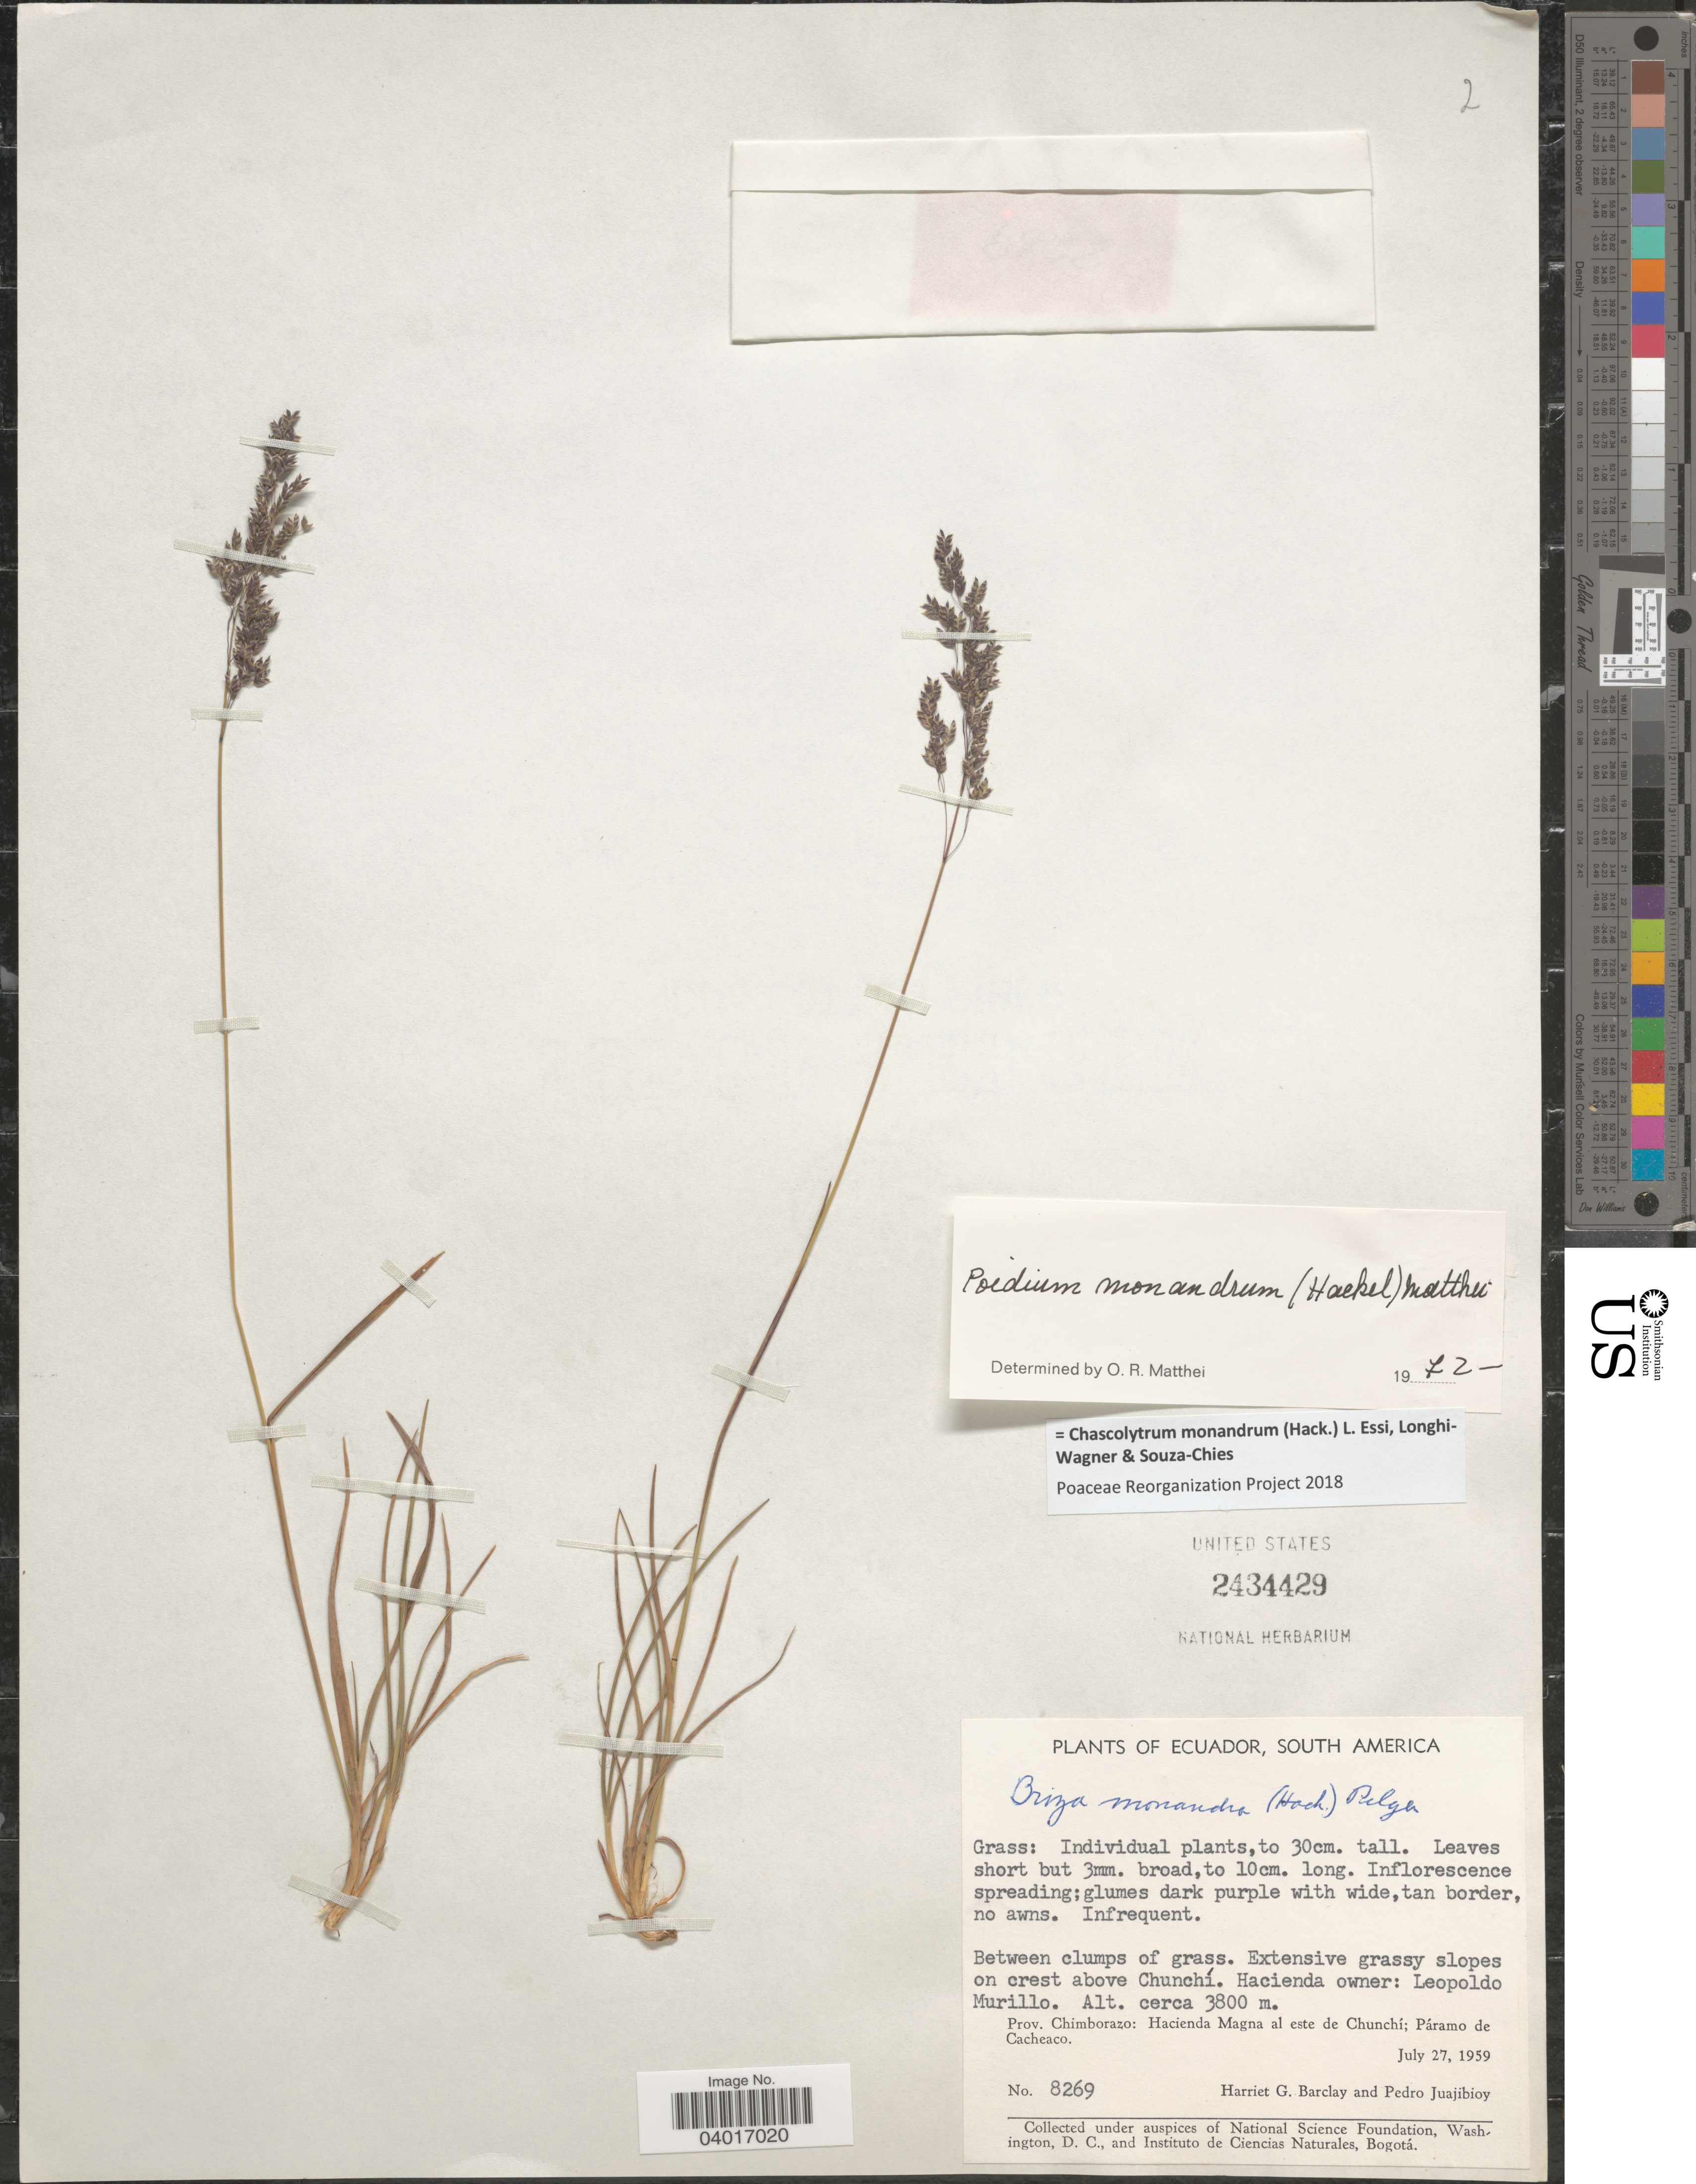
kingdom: Plantae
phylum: Tracheophyta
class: Liliopsida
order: Poales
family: Poaceae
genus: Chascolytrum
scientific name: Chascolytrum monandrum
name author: (Hack.) L. Essi et al.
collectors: H. G. Barclay & P. Juajibioy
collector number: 8269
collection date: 1959-07-27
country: Ecuador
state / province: Chimborazo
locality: On crest above Chunchí. Hacienda owner: Leopoldo Murillo. Hacienda Magna al este de Chunchí; Páramo de Cacheaco.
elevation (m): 3800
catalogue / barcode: US 2434429